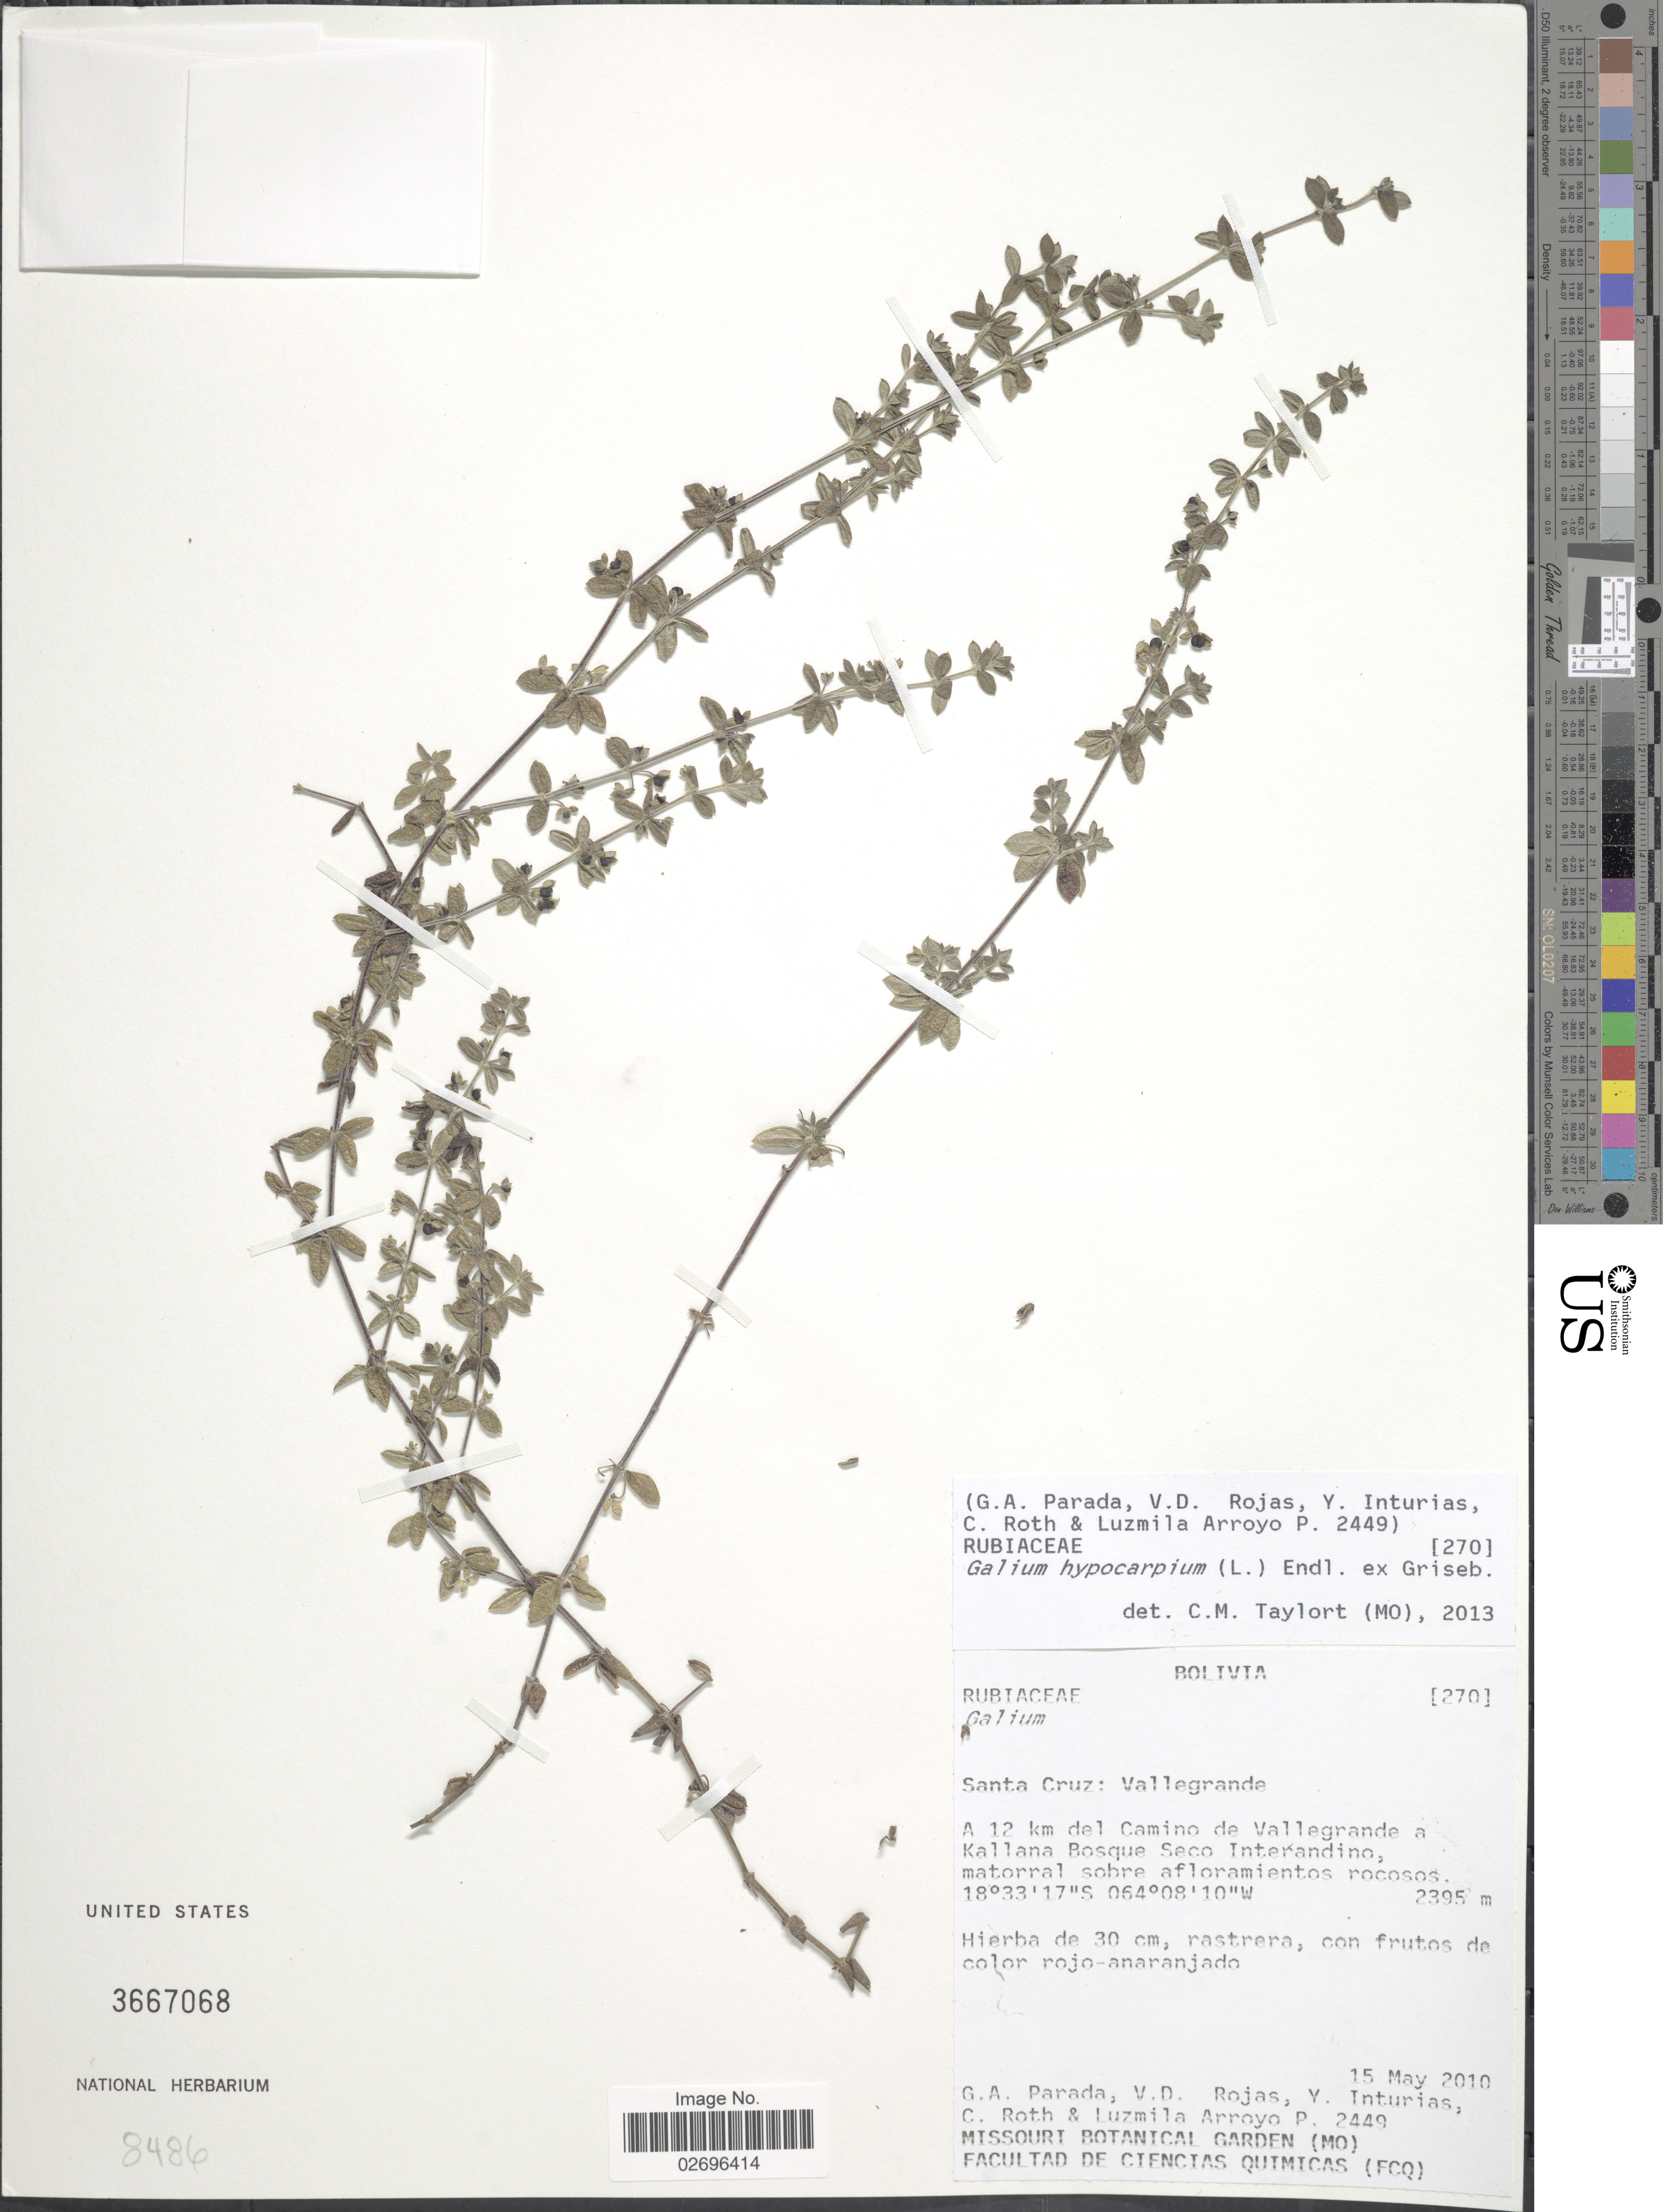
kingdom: Plantae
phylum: Tracheophyta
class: Magnoliopsida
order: Gentianales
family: Rubiaceae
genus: Galium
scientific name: Galium hypocarpium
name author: (L.) Endl. ex Griseb.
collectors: G. Parada, V. Rojas, Y. Inturias, C. Roth & L. Arroyo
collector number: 2449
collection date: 2010-05-15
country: Bolivia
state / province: Santa Cruz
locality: Vallegrande, a 12 km del Camina de Vallegrande a Kallana Bosque Seco Interandino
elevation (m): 2395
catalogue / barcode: US 3667068